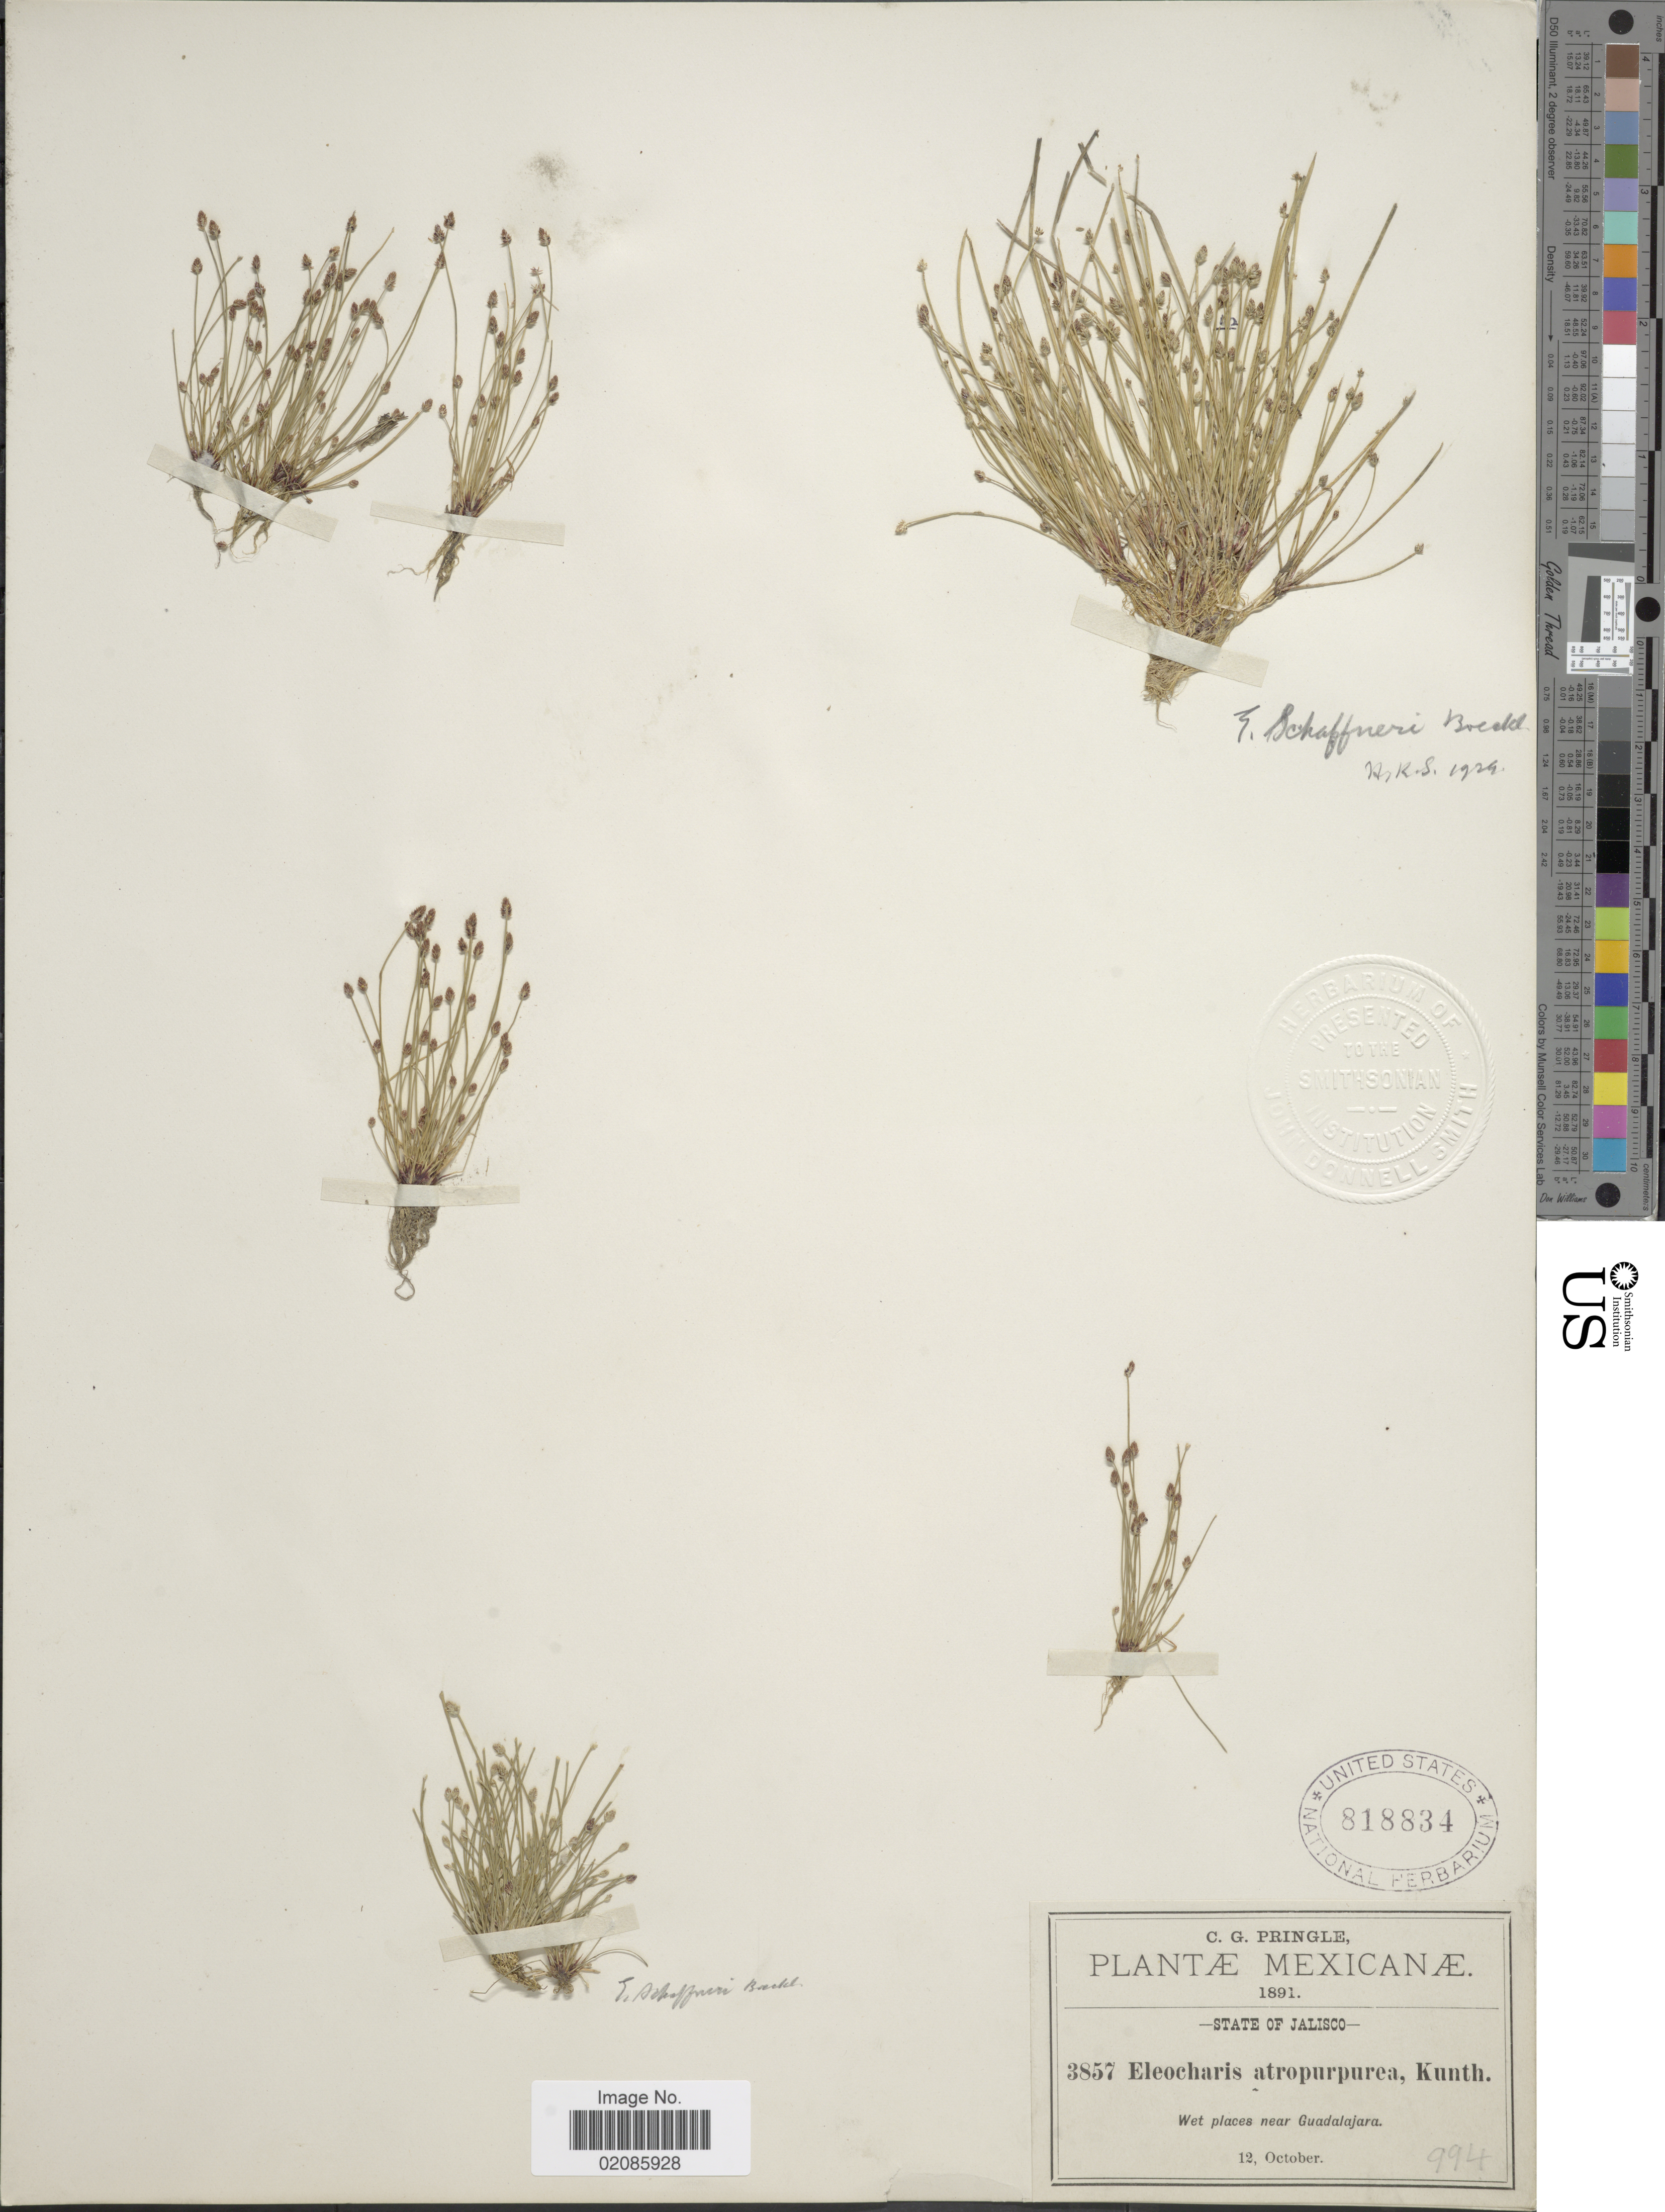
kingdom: Plantae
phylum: Tracheophyta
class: Liliopsida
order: Poales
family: Cyperaceae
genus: Eleocharis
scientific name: Eleocharis schaffneri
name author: Boeckeler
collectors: C. G. Pringle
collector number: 3857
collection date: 1891-10-12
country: Mexico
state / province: Jalisco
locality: State of Jalisco. Wet places near Guadalajara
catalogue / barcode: US 818834